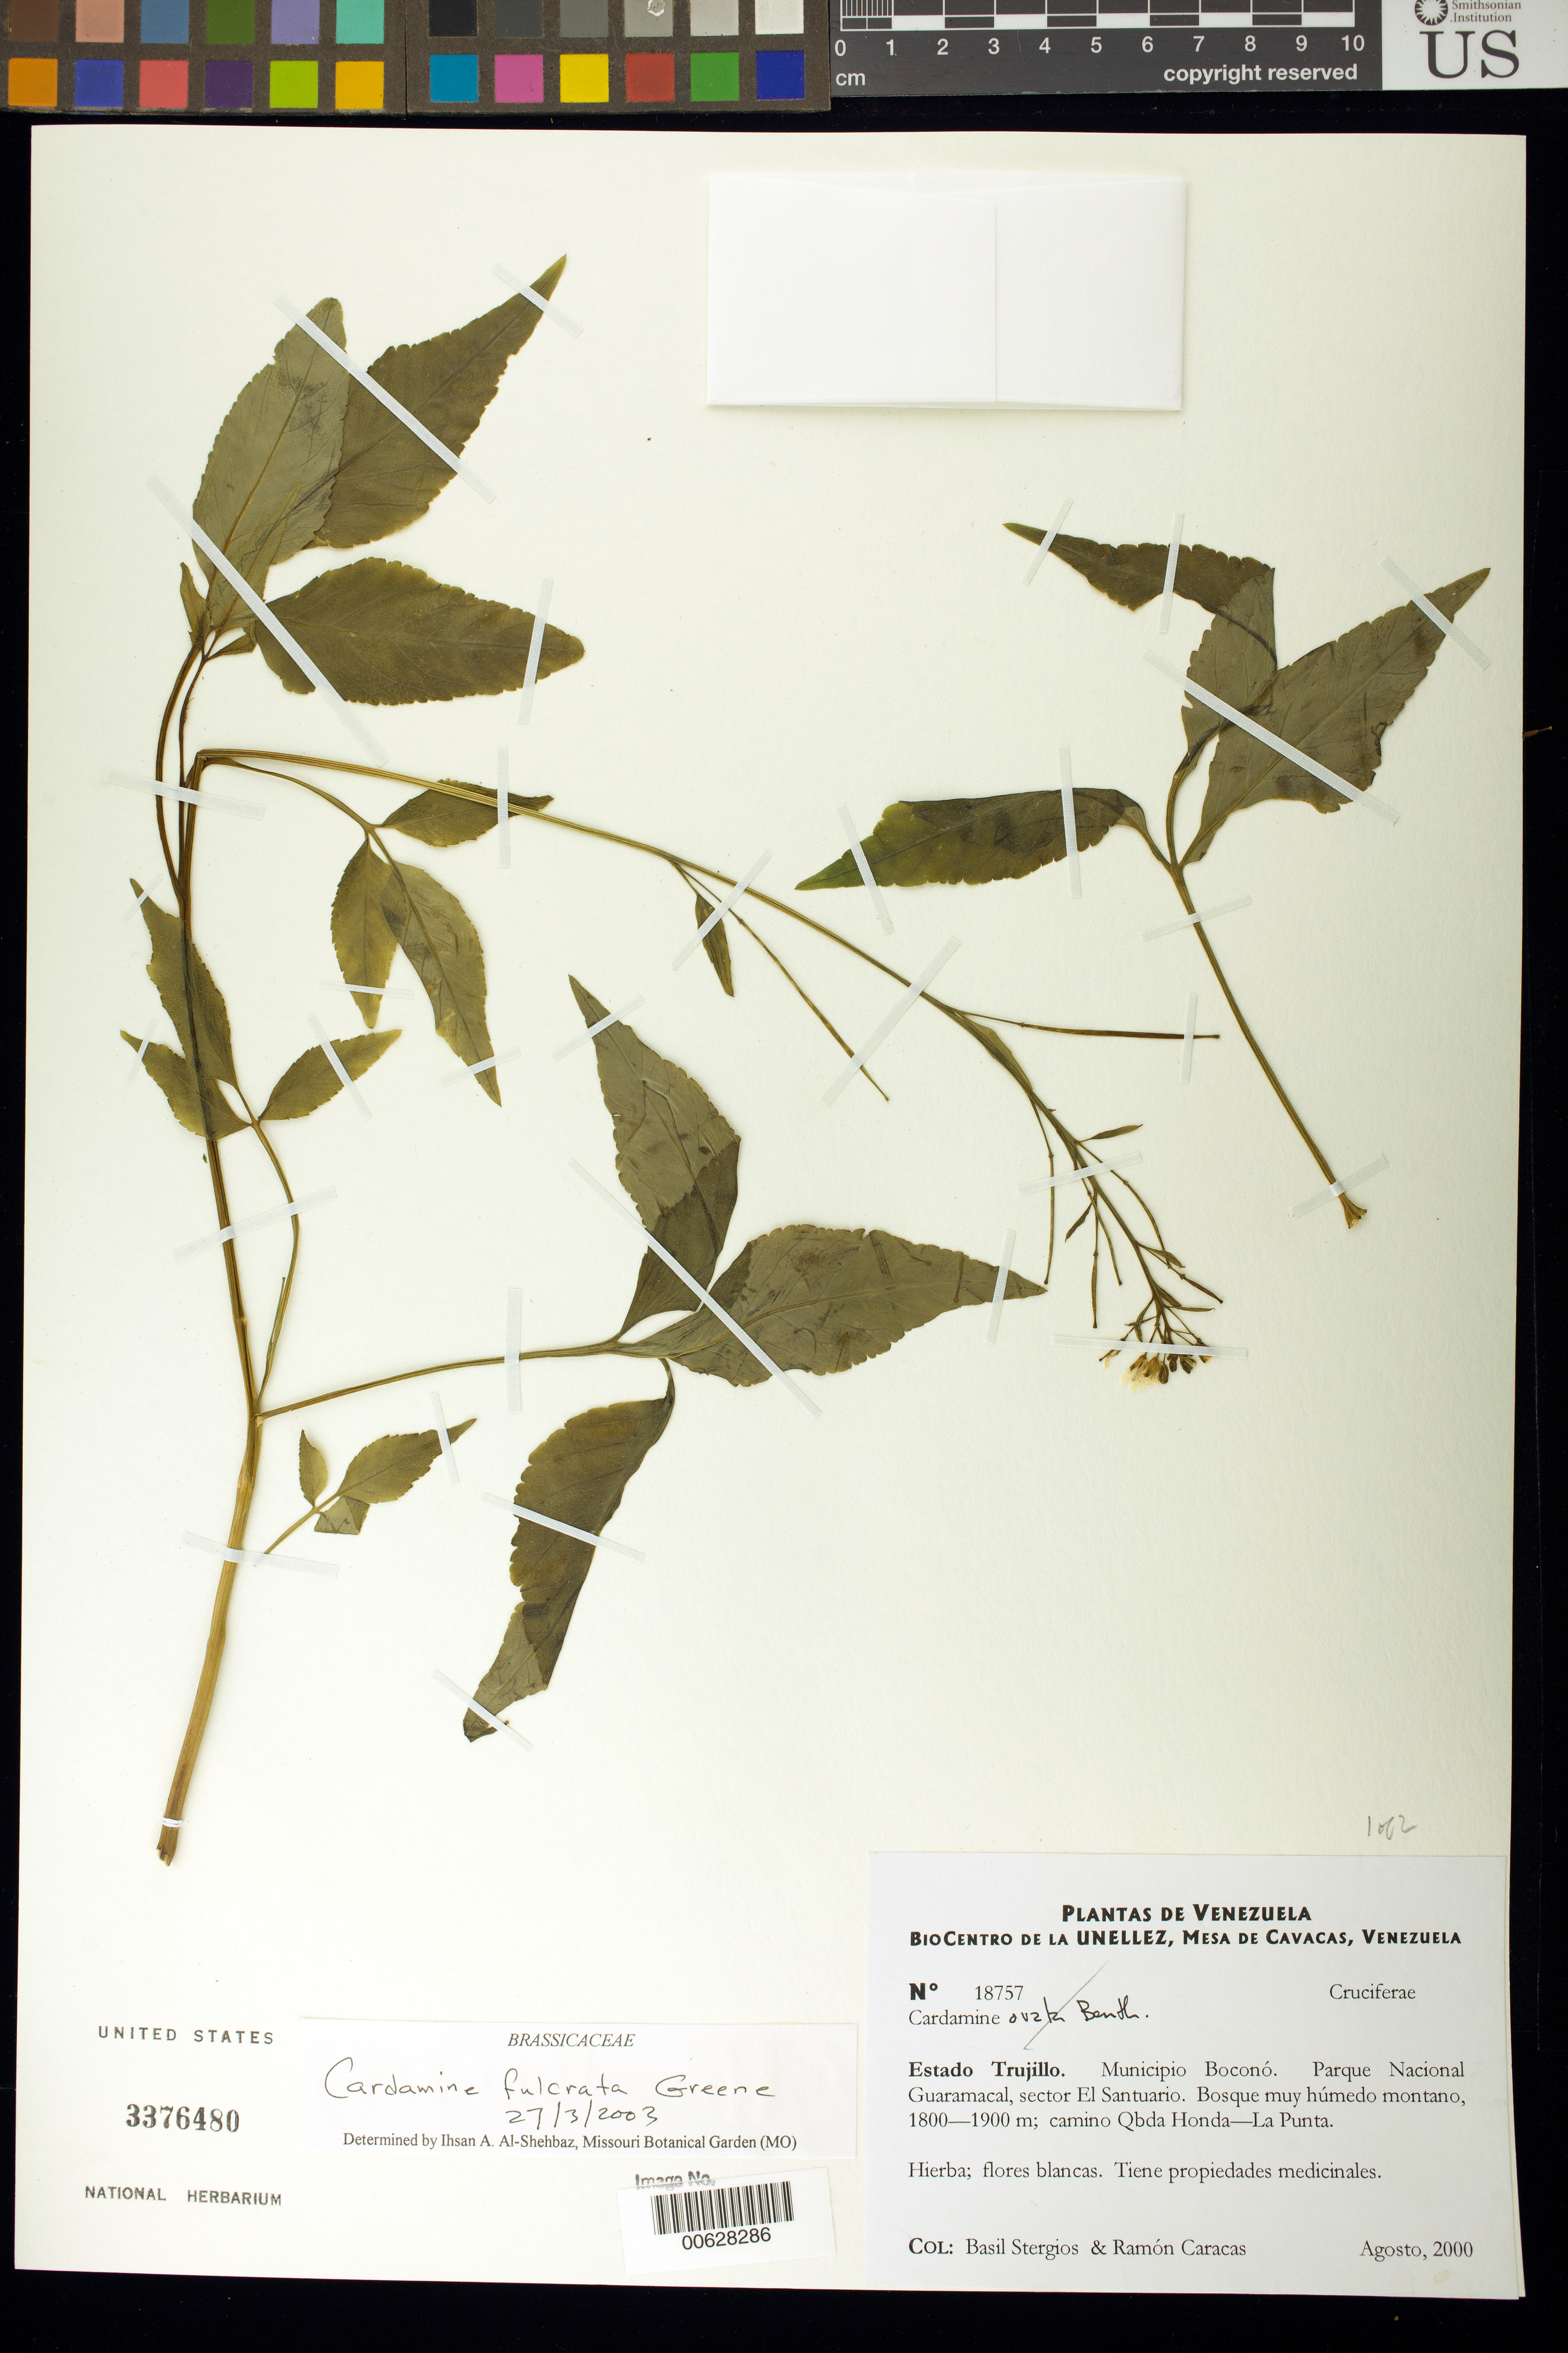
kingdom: Plantae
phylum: Tracheophyta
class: Magnoliopsida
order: Brassicales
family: Brassicaceae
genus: Cardamine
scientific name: Cardamine fulcrata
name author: Greene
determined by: Al-Shehbaz, I. A., (MO), Missouri Botanical Garden (UNITED STATES)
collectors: B. G. Stergios & R. Caracas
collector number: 18757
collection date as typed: Aug 2000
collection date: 2000-08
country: Venezuela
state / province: Trujillo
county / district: Boconó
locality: Parque Nacional Guaramacal, El Santuarío, Quebrada Honda-La Punta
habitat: Bosque muy húmedo montano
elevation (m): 1800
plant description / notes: PORT, US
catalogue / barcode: US 3376480